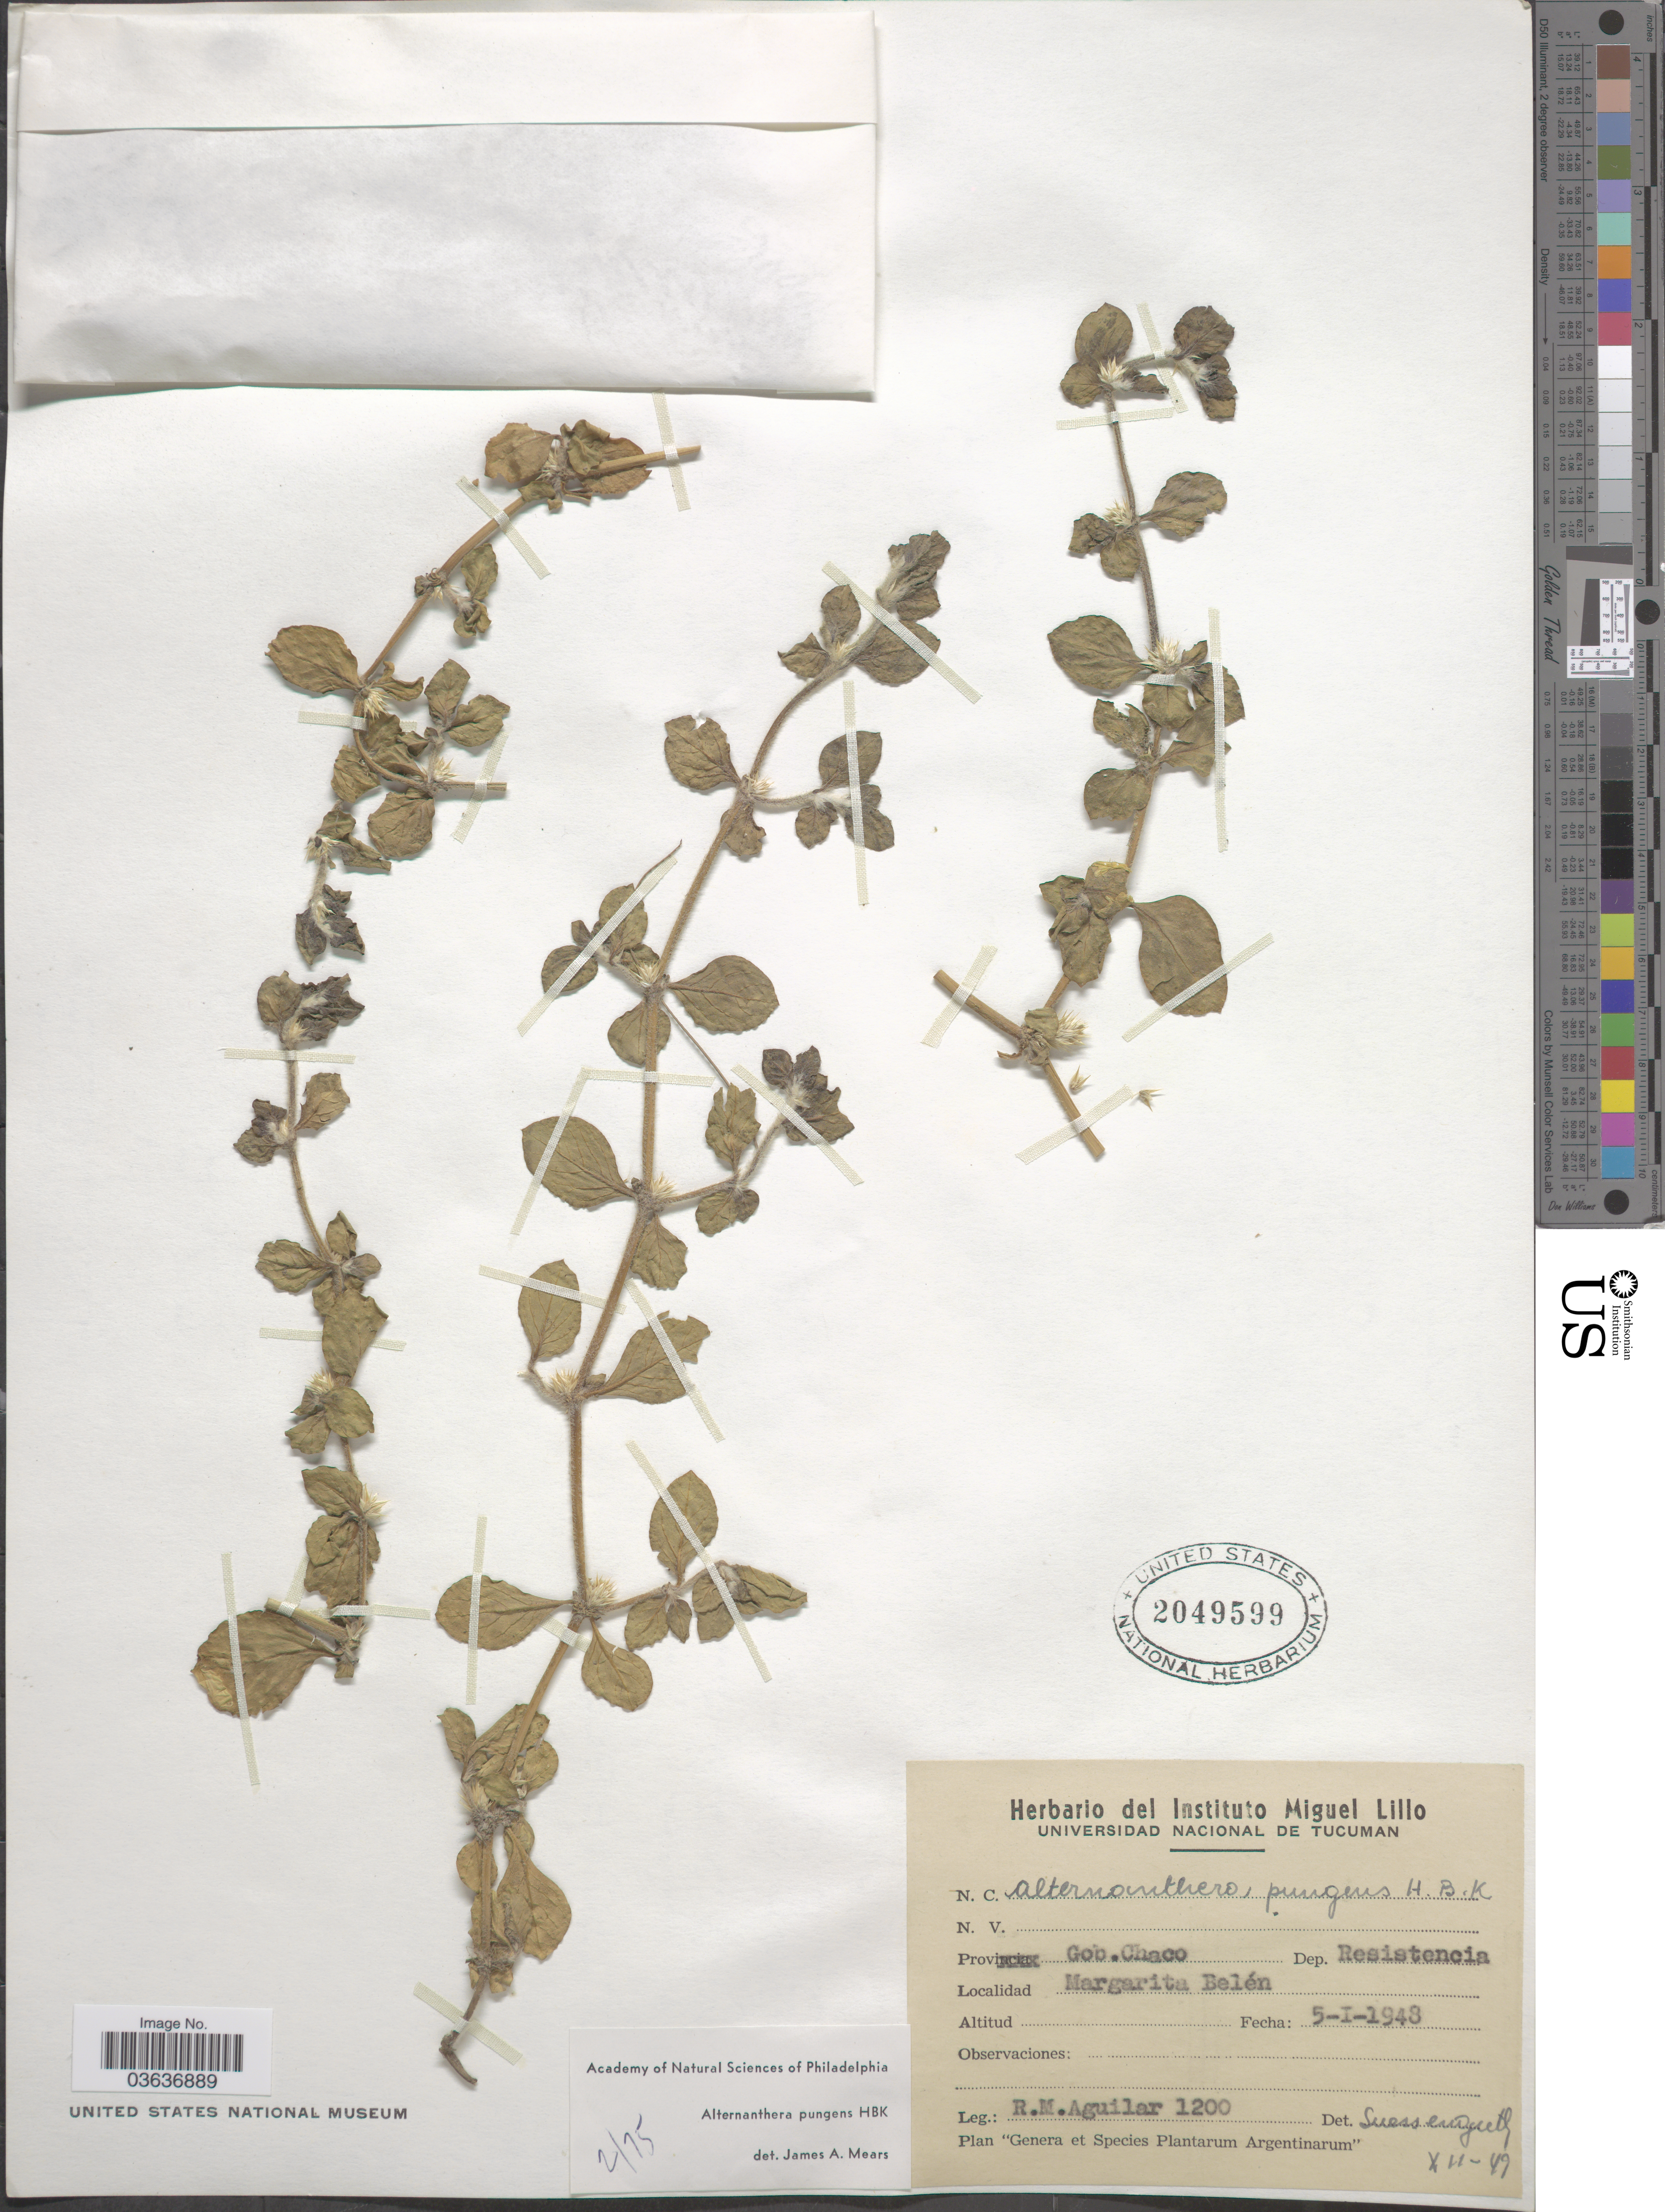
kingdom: Plantae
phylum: Tracheophyta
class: Magnoliopsida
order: Caryophyllales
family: Amaranthaceae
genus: Alternanthera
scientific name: Alternanthera pungens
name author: Kunth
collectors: R. Aguilar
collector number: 1200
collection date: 1948-01-05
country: Argentina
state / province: Chaco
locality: Gob. Chaco. Dep. Resistencia. Margarita Belén.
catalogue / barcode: US 2049599